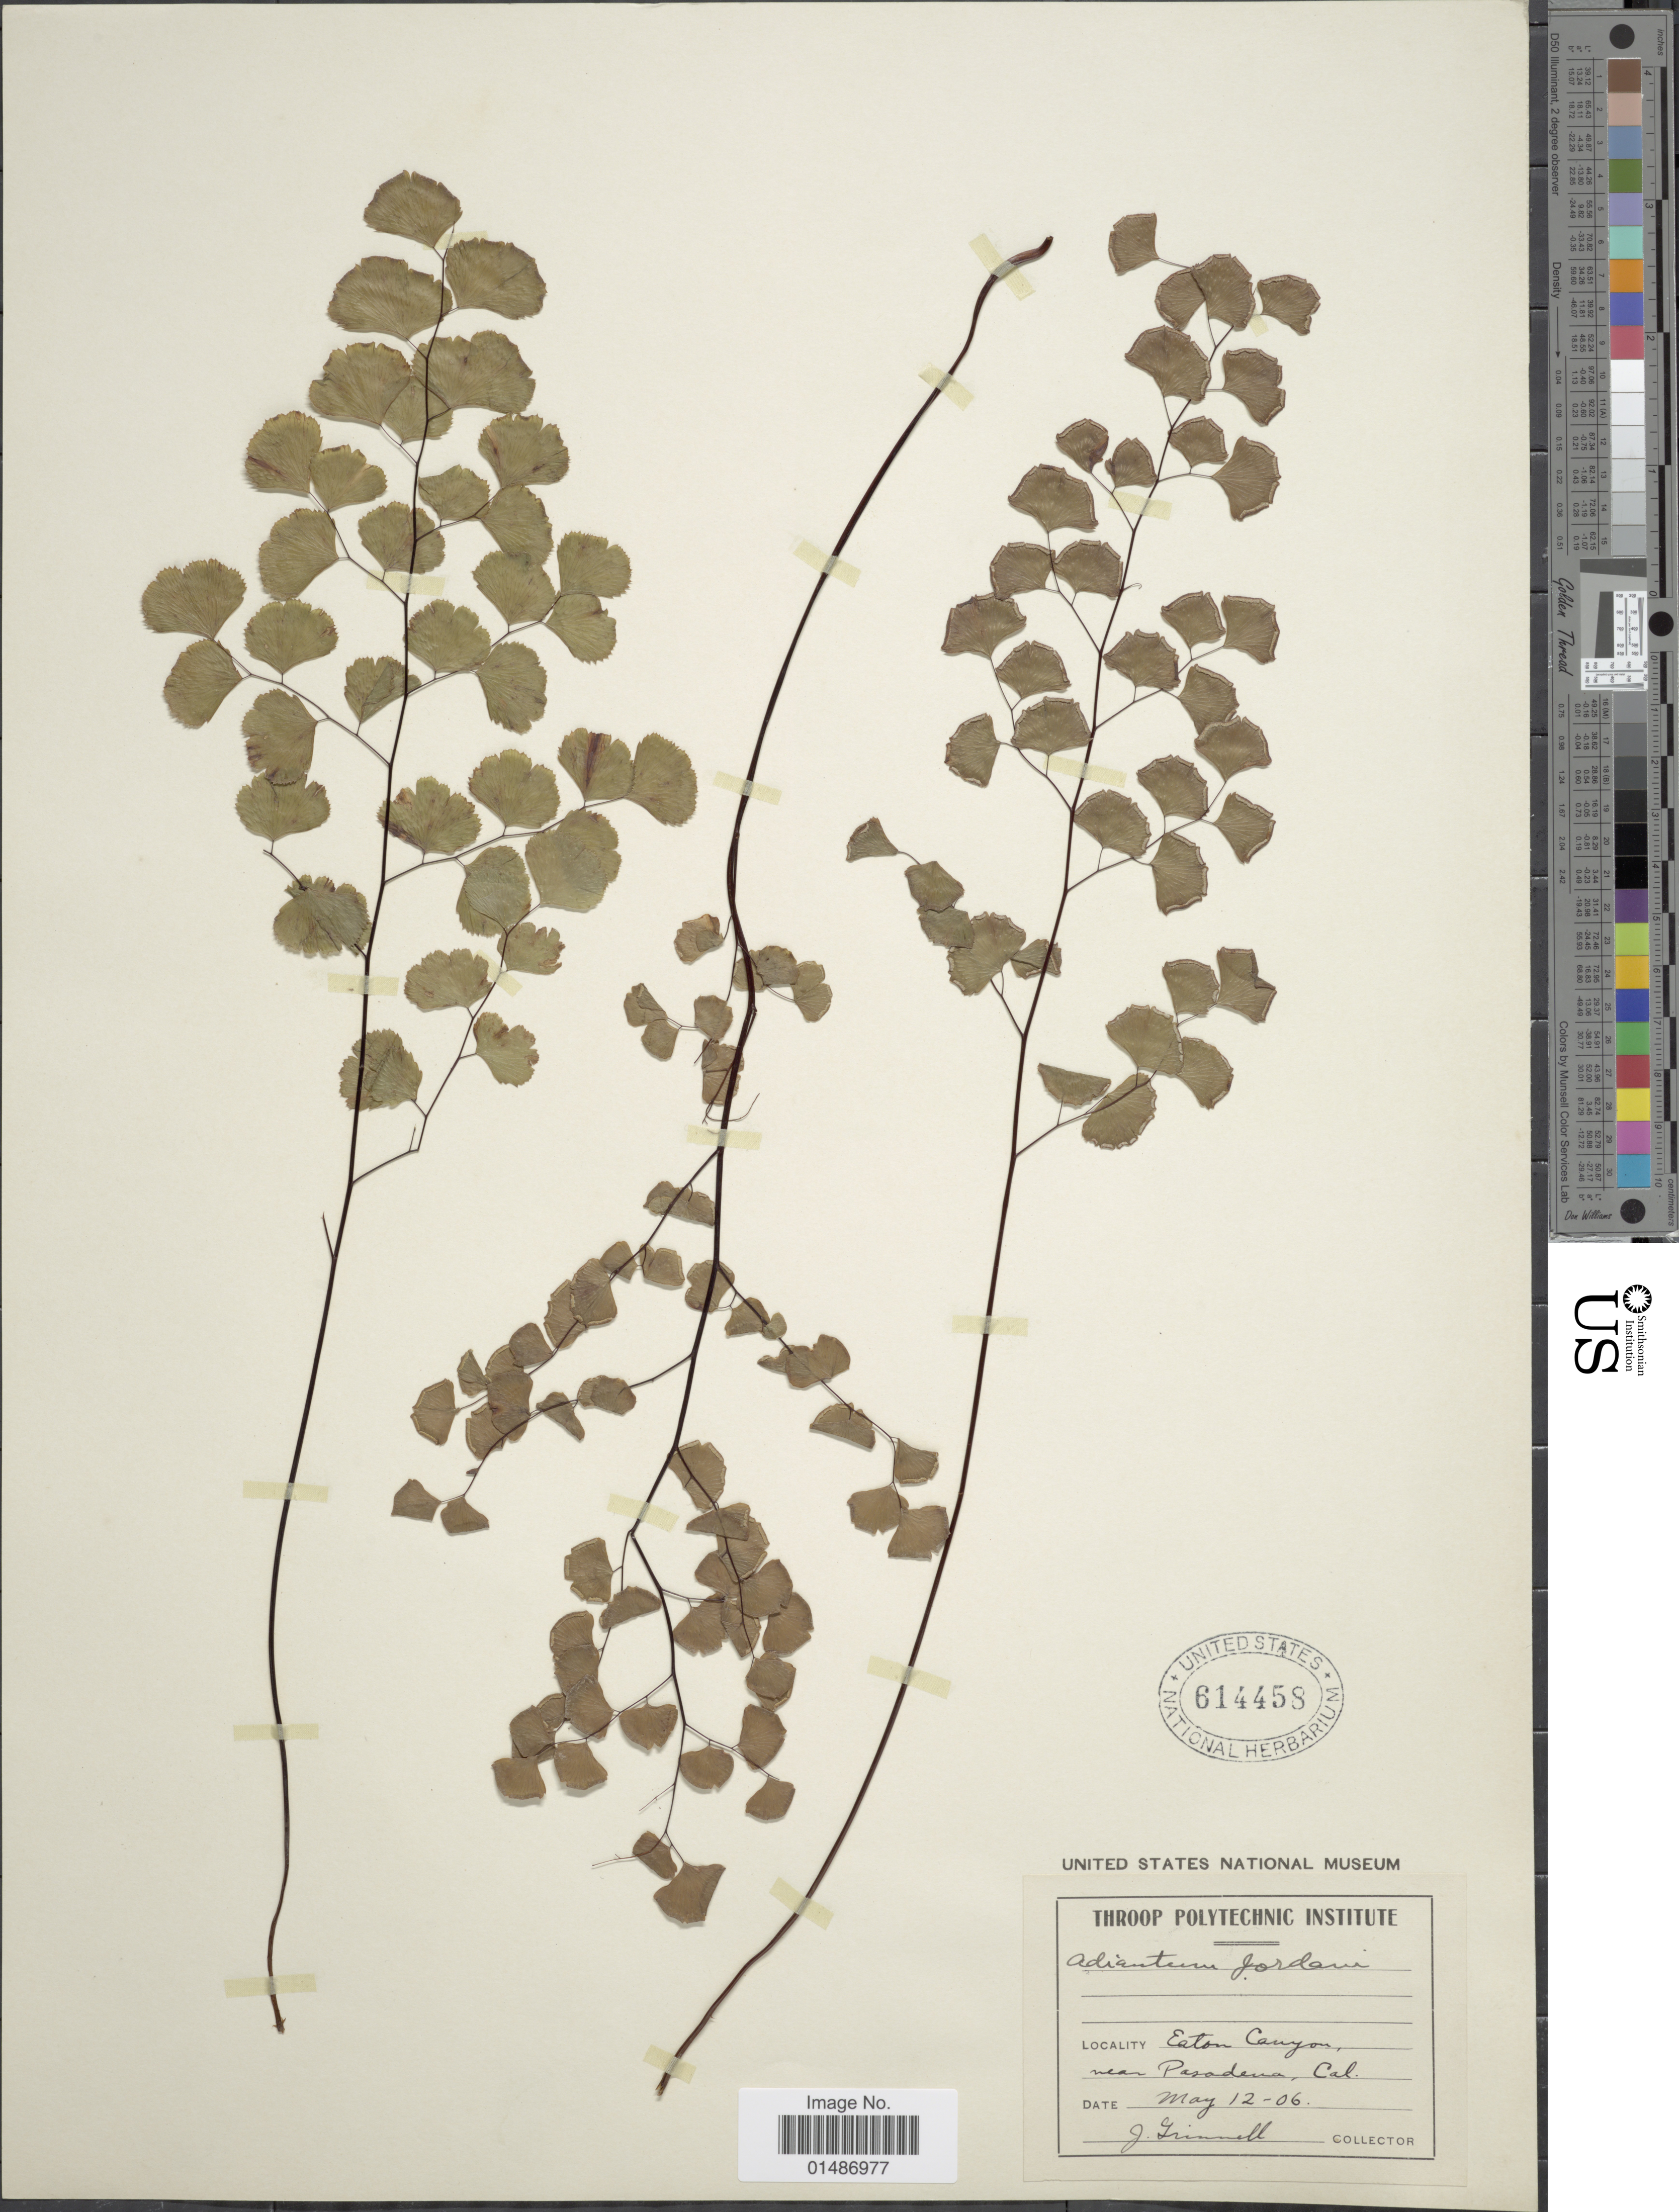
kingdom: Plantae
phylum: Tracheophyta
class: Polypodiopsida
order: Polypodiales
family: Pteridaceae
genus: Adiantum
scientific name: Adiantum jordanii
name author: C.H. Mull.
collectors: J. Grinnell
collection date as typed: Transcribed d/m/y: 12/5/6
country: United States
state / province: California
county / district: Los Angeles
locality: Eaton Canyon, near Pasadena.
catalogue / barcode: US 614458